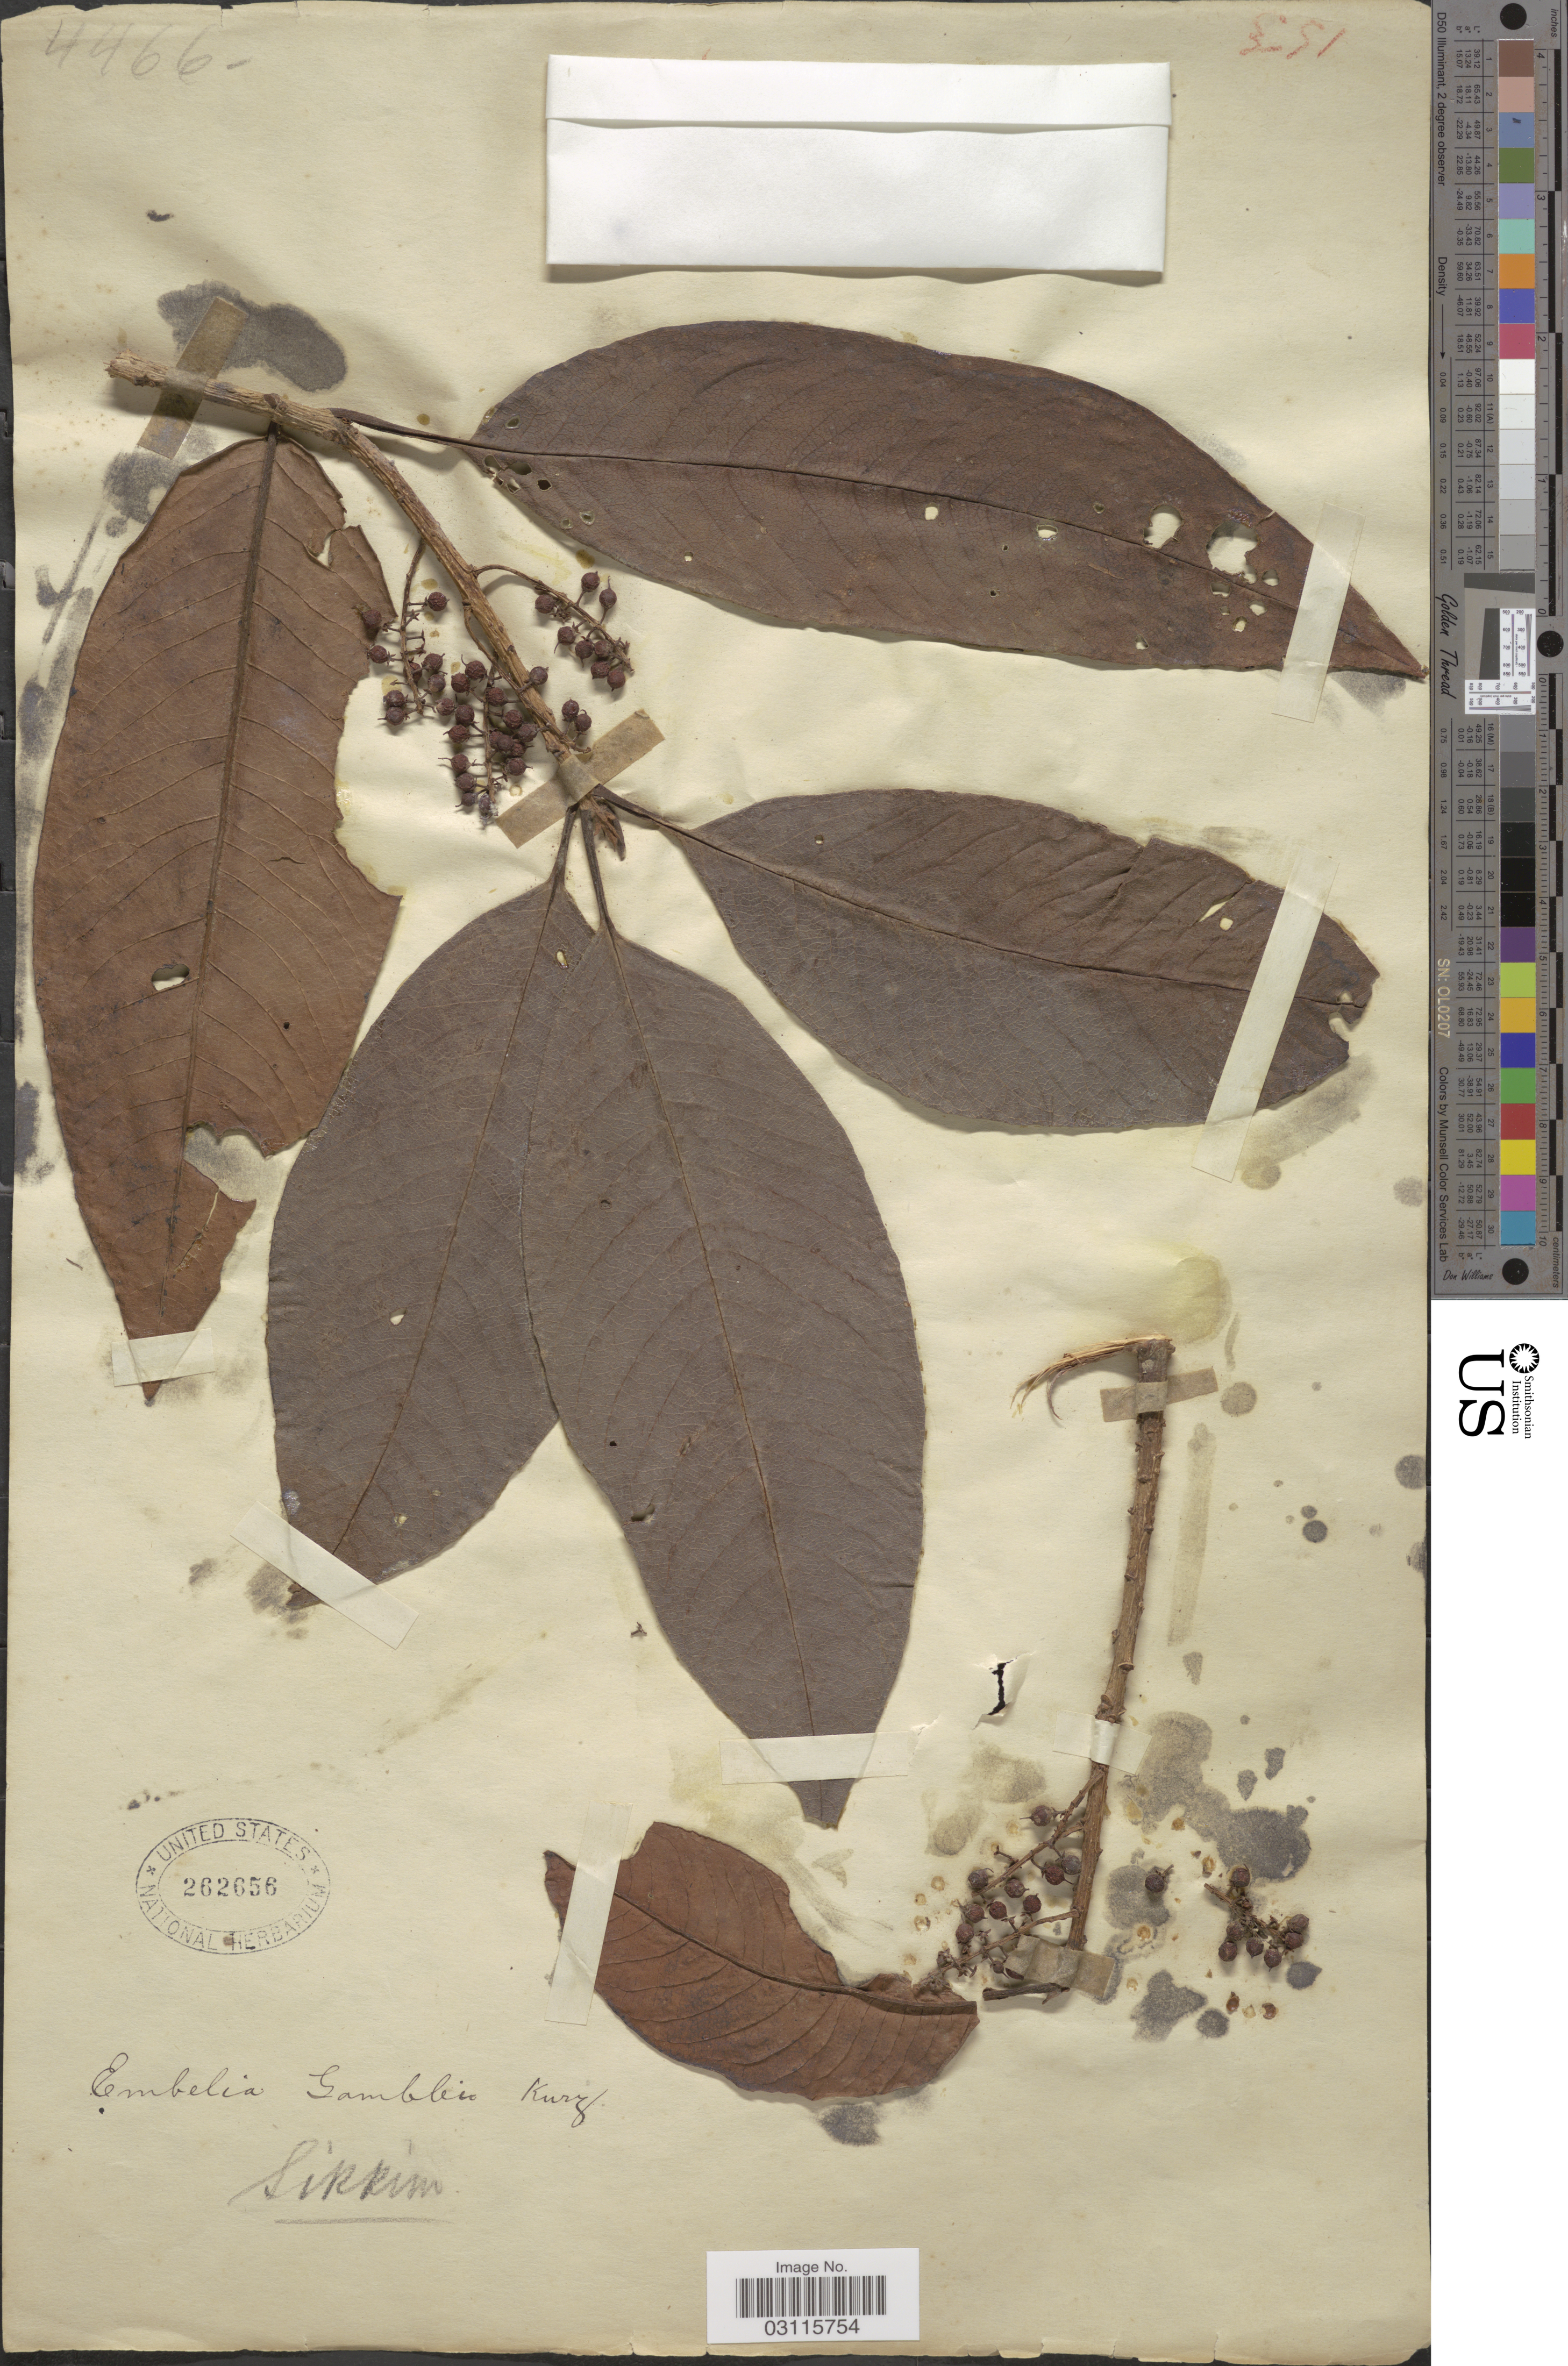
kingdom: Plantae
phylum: Tracheophyta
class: Magnoliopsida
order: Ericales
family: Primulaceae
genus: Embelia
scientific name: Embelia gamblei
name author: Kurz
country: India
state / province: Sikkim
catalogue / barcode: US 262656